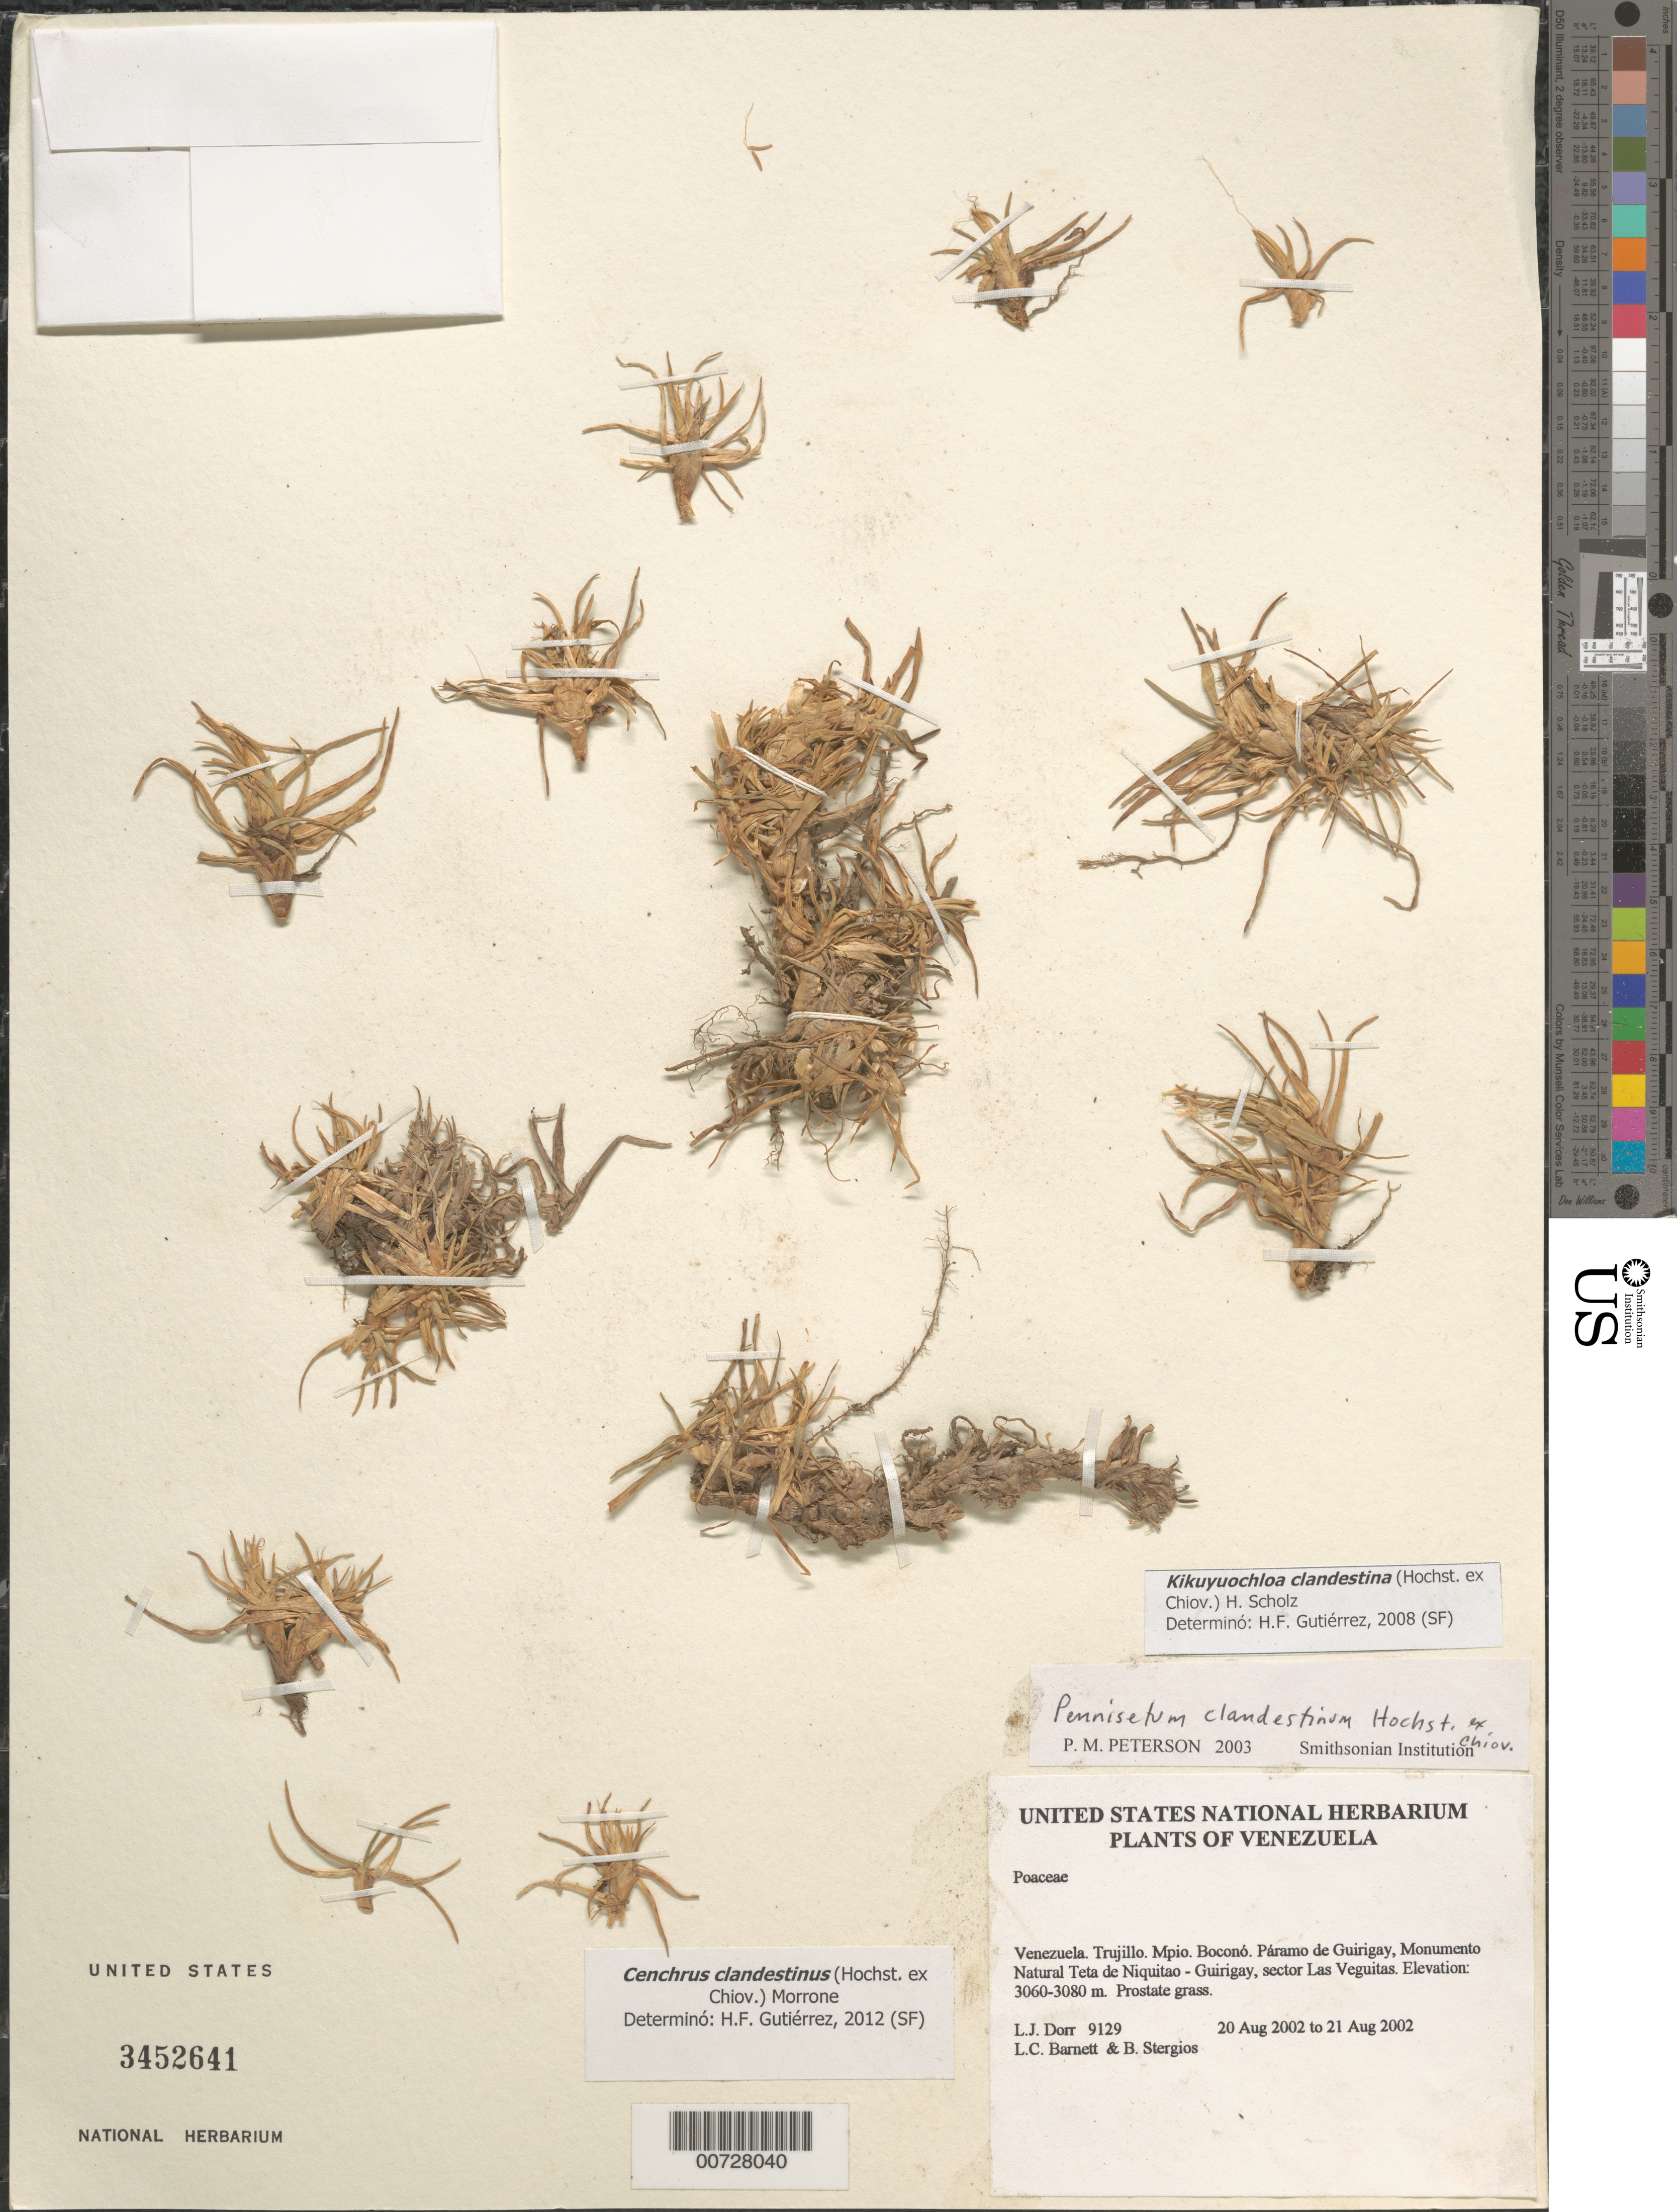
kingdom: Plantae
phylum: Tracheophyta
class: Liliopsida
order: Poales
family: Poaceae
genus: Cenchrus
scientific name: Cenchrus clandestinus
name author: (Hochst. & Chiov.) Morrone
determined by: Gutiérrez, H. F.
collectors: L. J. Dorr, L. C. Barnett & B. G. Stergios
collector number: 9129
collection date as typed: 20 Aug 2002 to 21 Aug 2002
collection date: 2002-08-20/2002-08-21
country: Venezuela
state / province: Trujillo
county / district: Boconó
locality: Páramo de Guirigay, Monumento Natural Teta de Niquitao - Guirigay, sector Las Veguitas.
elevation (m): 3060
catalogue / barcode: US 3452641